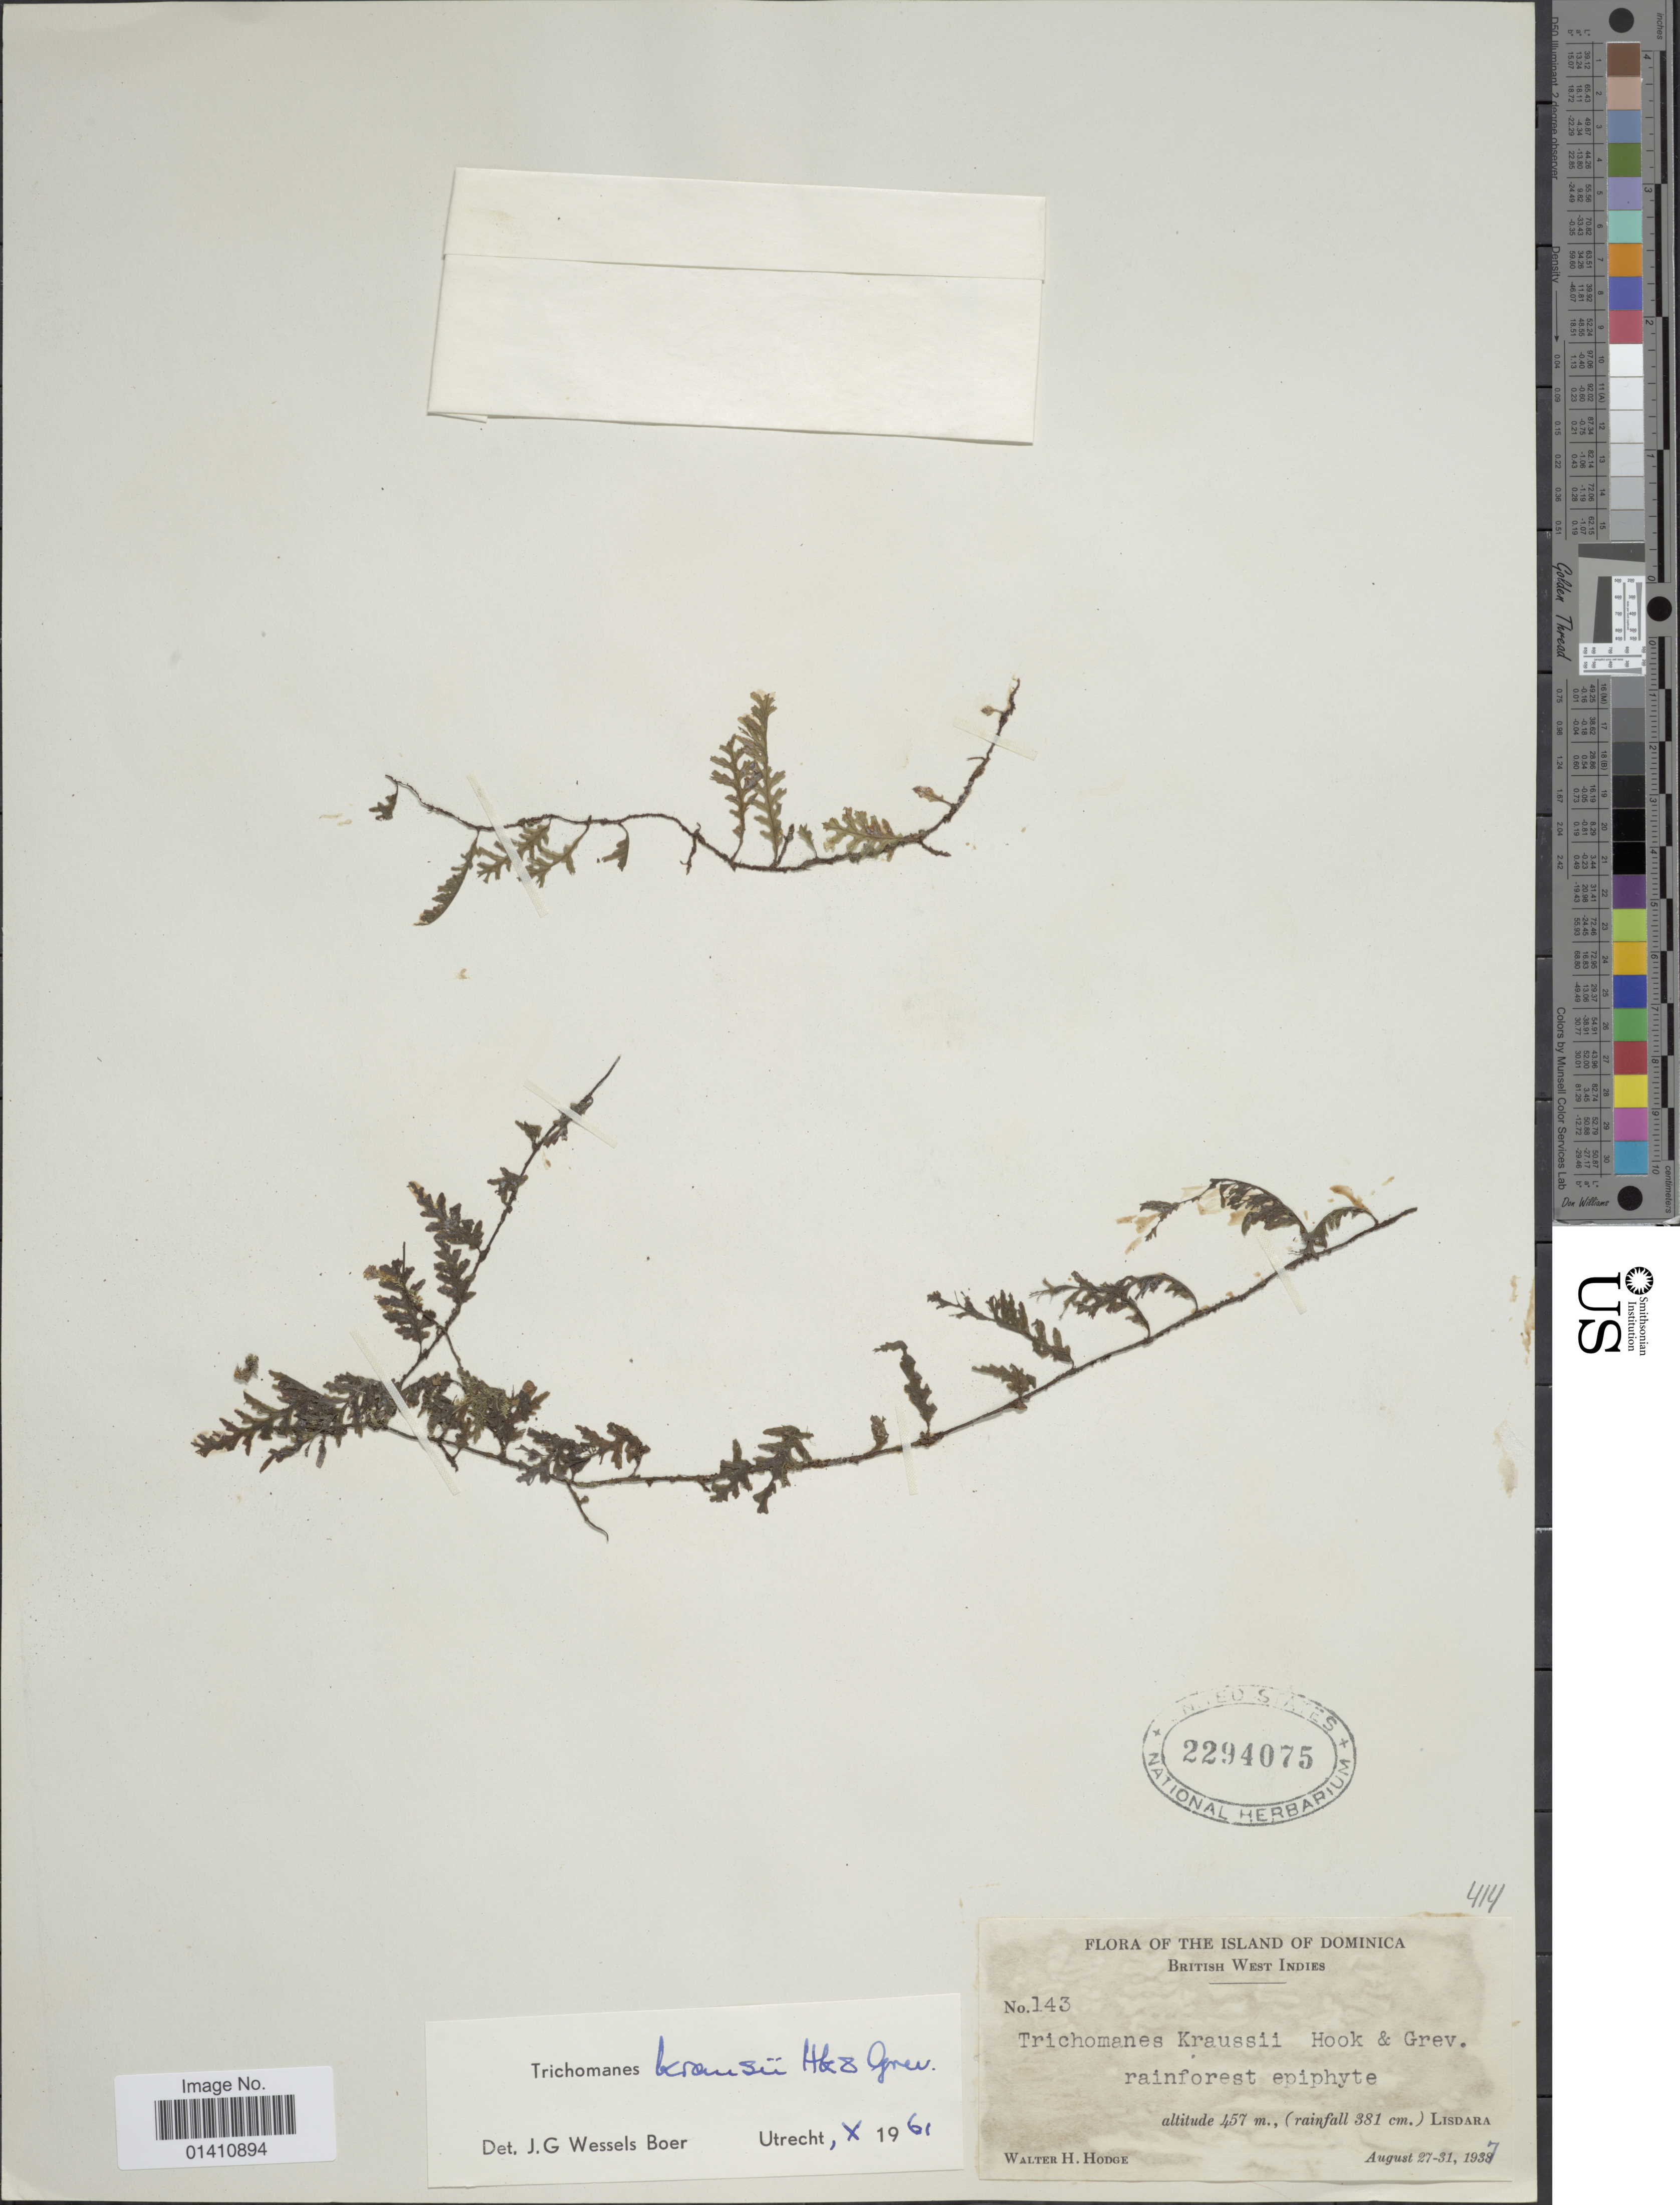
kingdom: Plantae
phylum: Tracheophyta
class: Polypodiopsida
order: Hymenophyllales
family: Hymenophyllaceae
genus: Didymoglossum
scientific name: Didymoglossum kraussii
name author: (Hook. & Grev.) C. Presl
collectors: W. Hodge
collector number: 143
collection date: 1937-08-27/1937-08-31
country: Dominica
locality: British West Indies. Lisdara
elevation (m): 457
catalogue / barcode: US 2294075